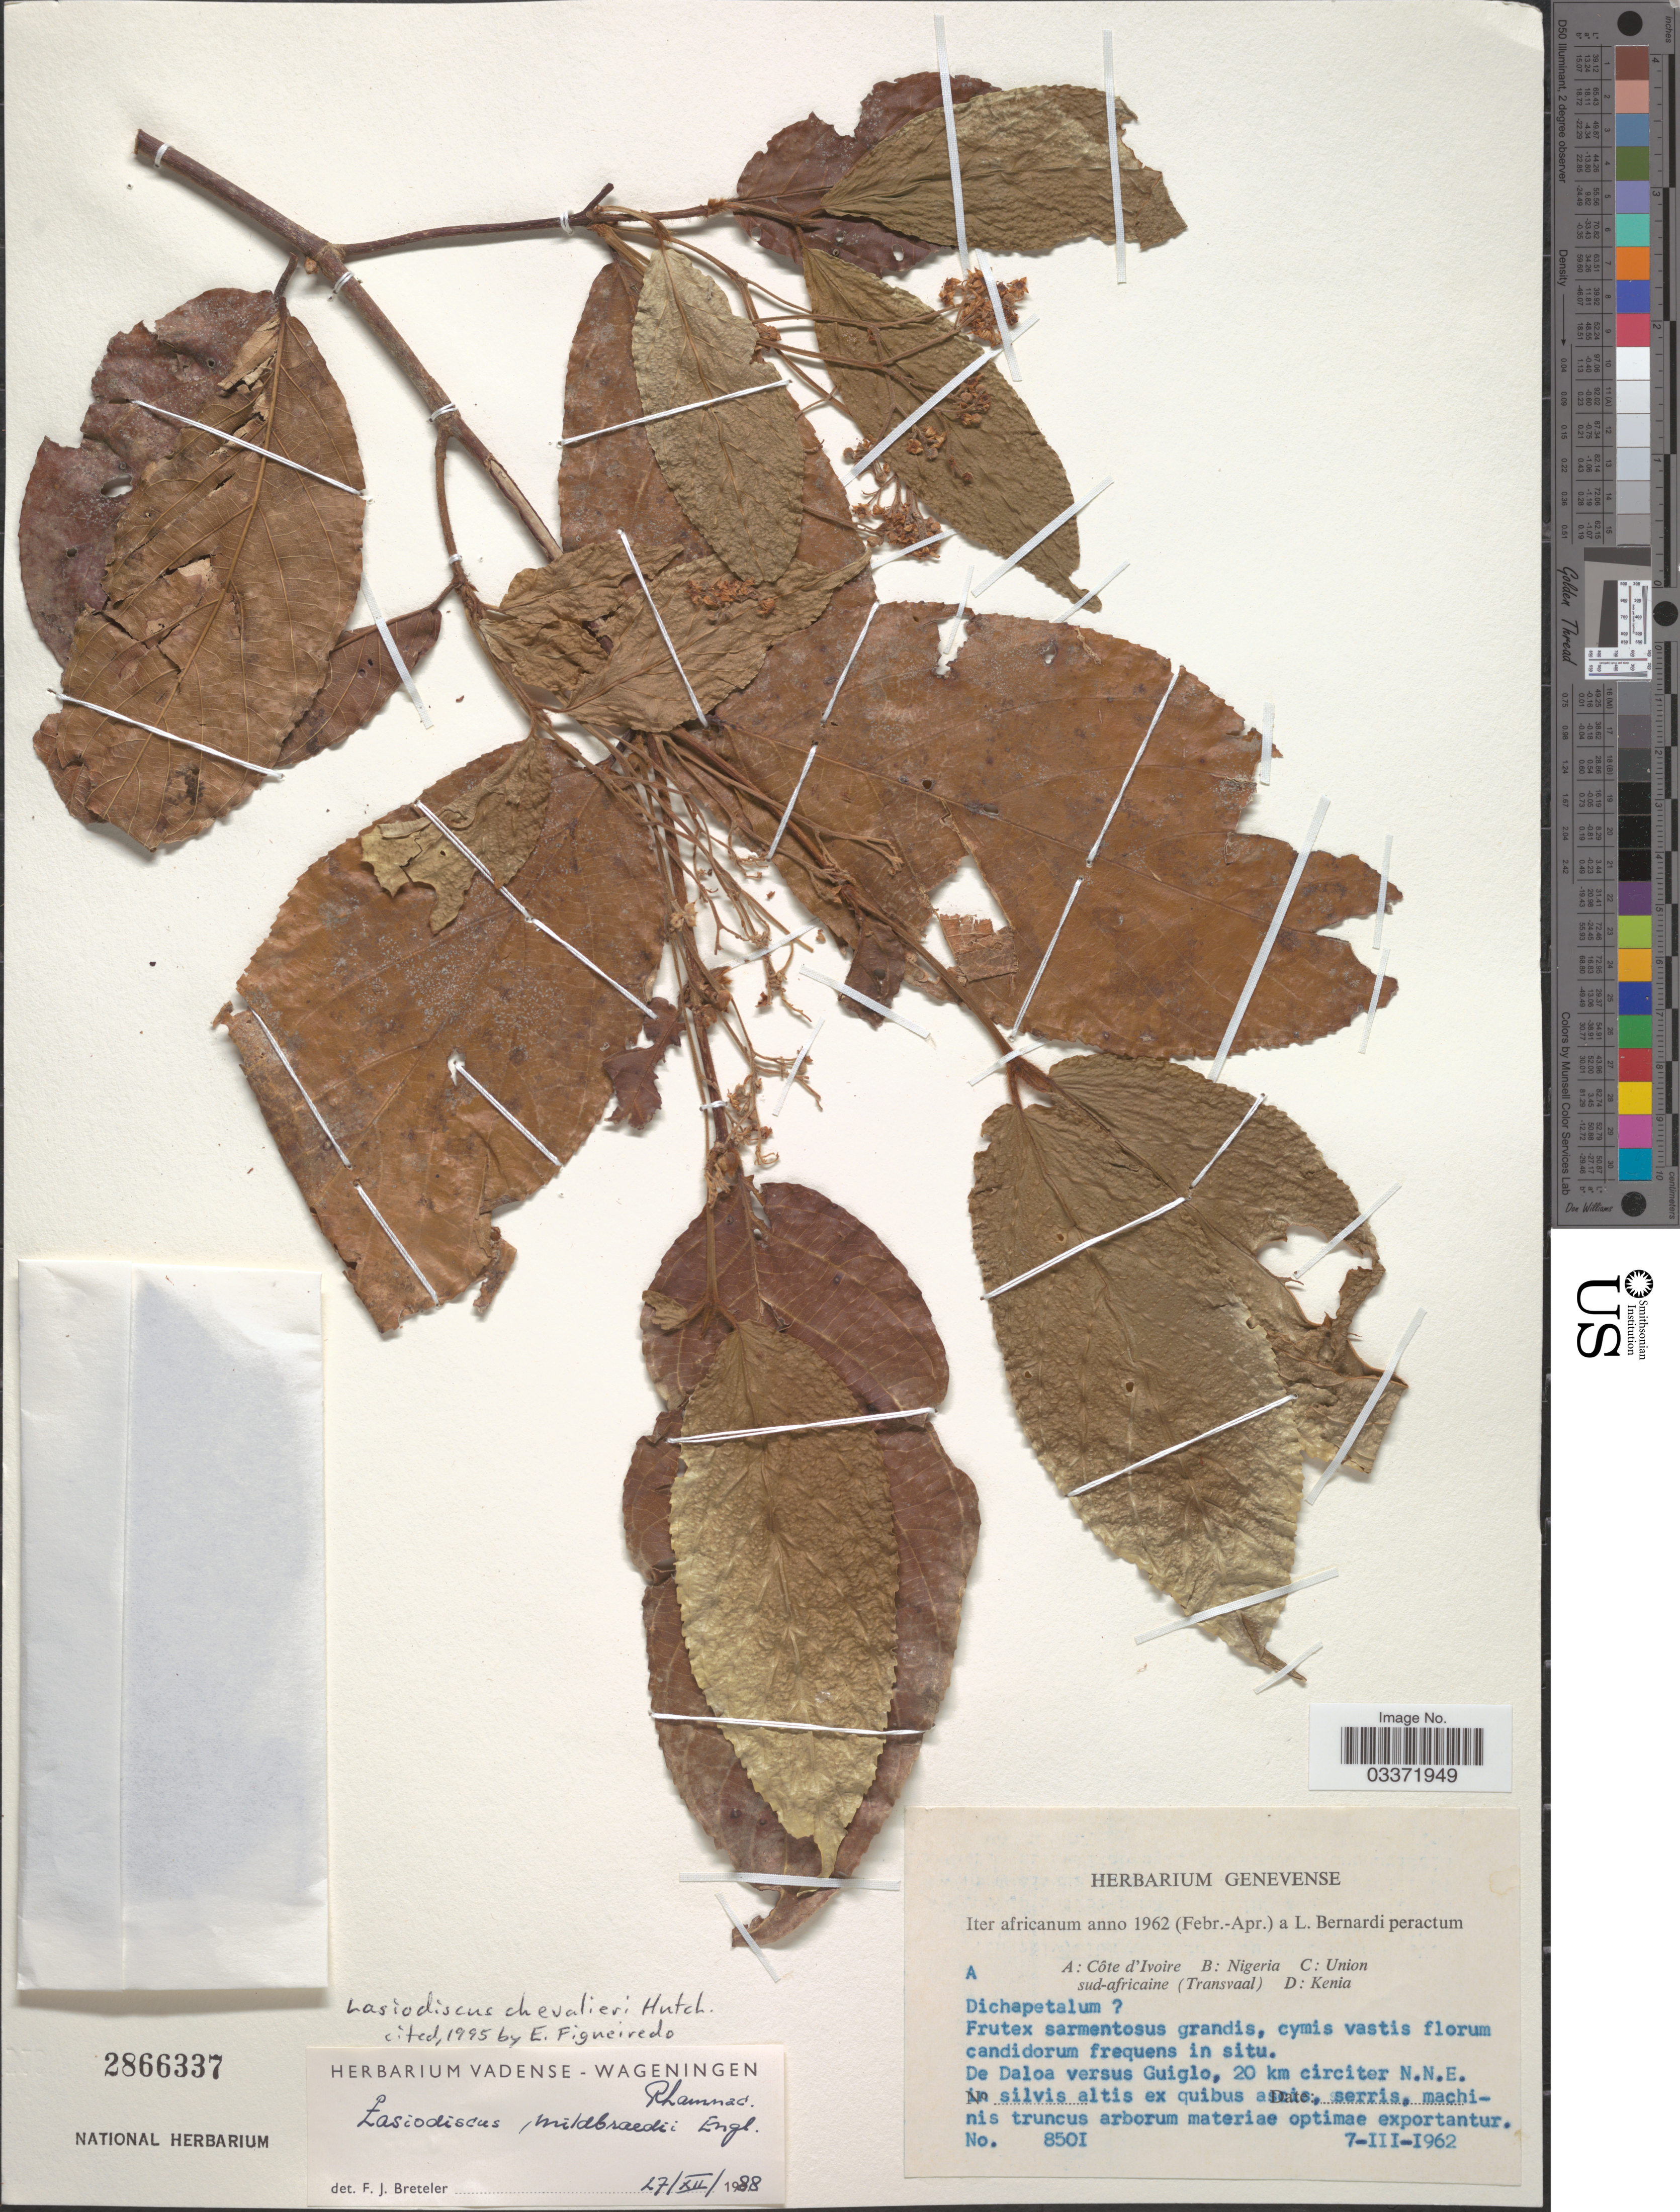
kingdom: Plantae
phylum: Tracheophyta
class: Magnoliopsida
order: Rosales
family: Rhamnaceae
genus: Lasiodiscus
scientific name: Lasiodiscus chevalieri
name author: Hutch.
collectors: L. Bernardi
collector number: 8501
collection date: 1962-03-07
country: Ivory Coast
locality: De Daloa versus Guiglo, 20 km circiter N.N.E.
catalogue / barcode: US 2866337